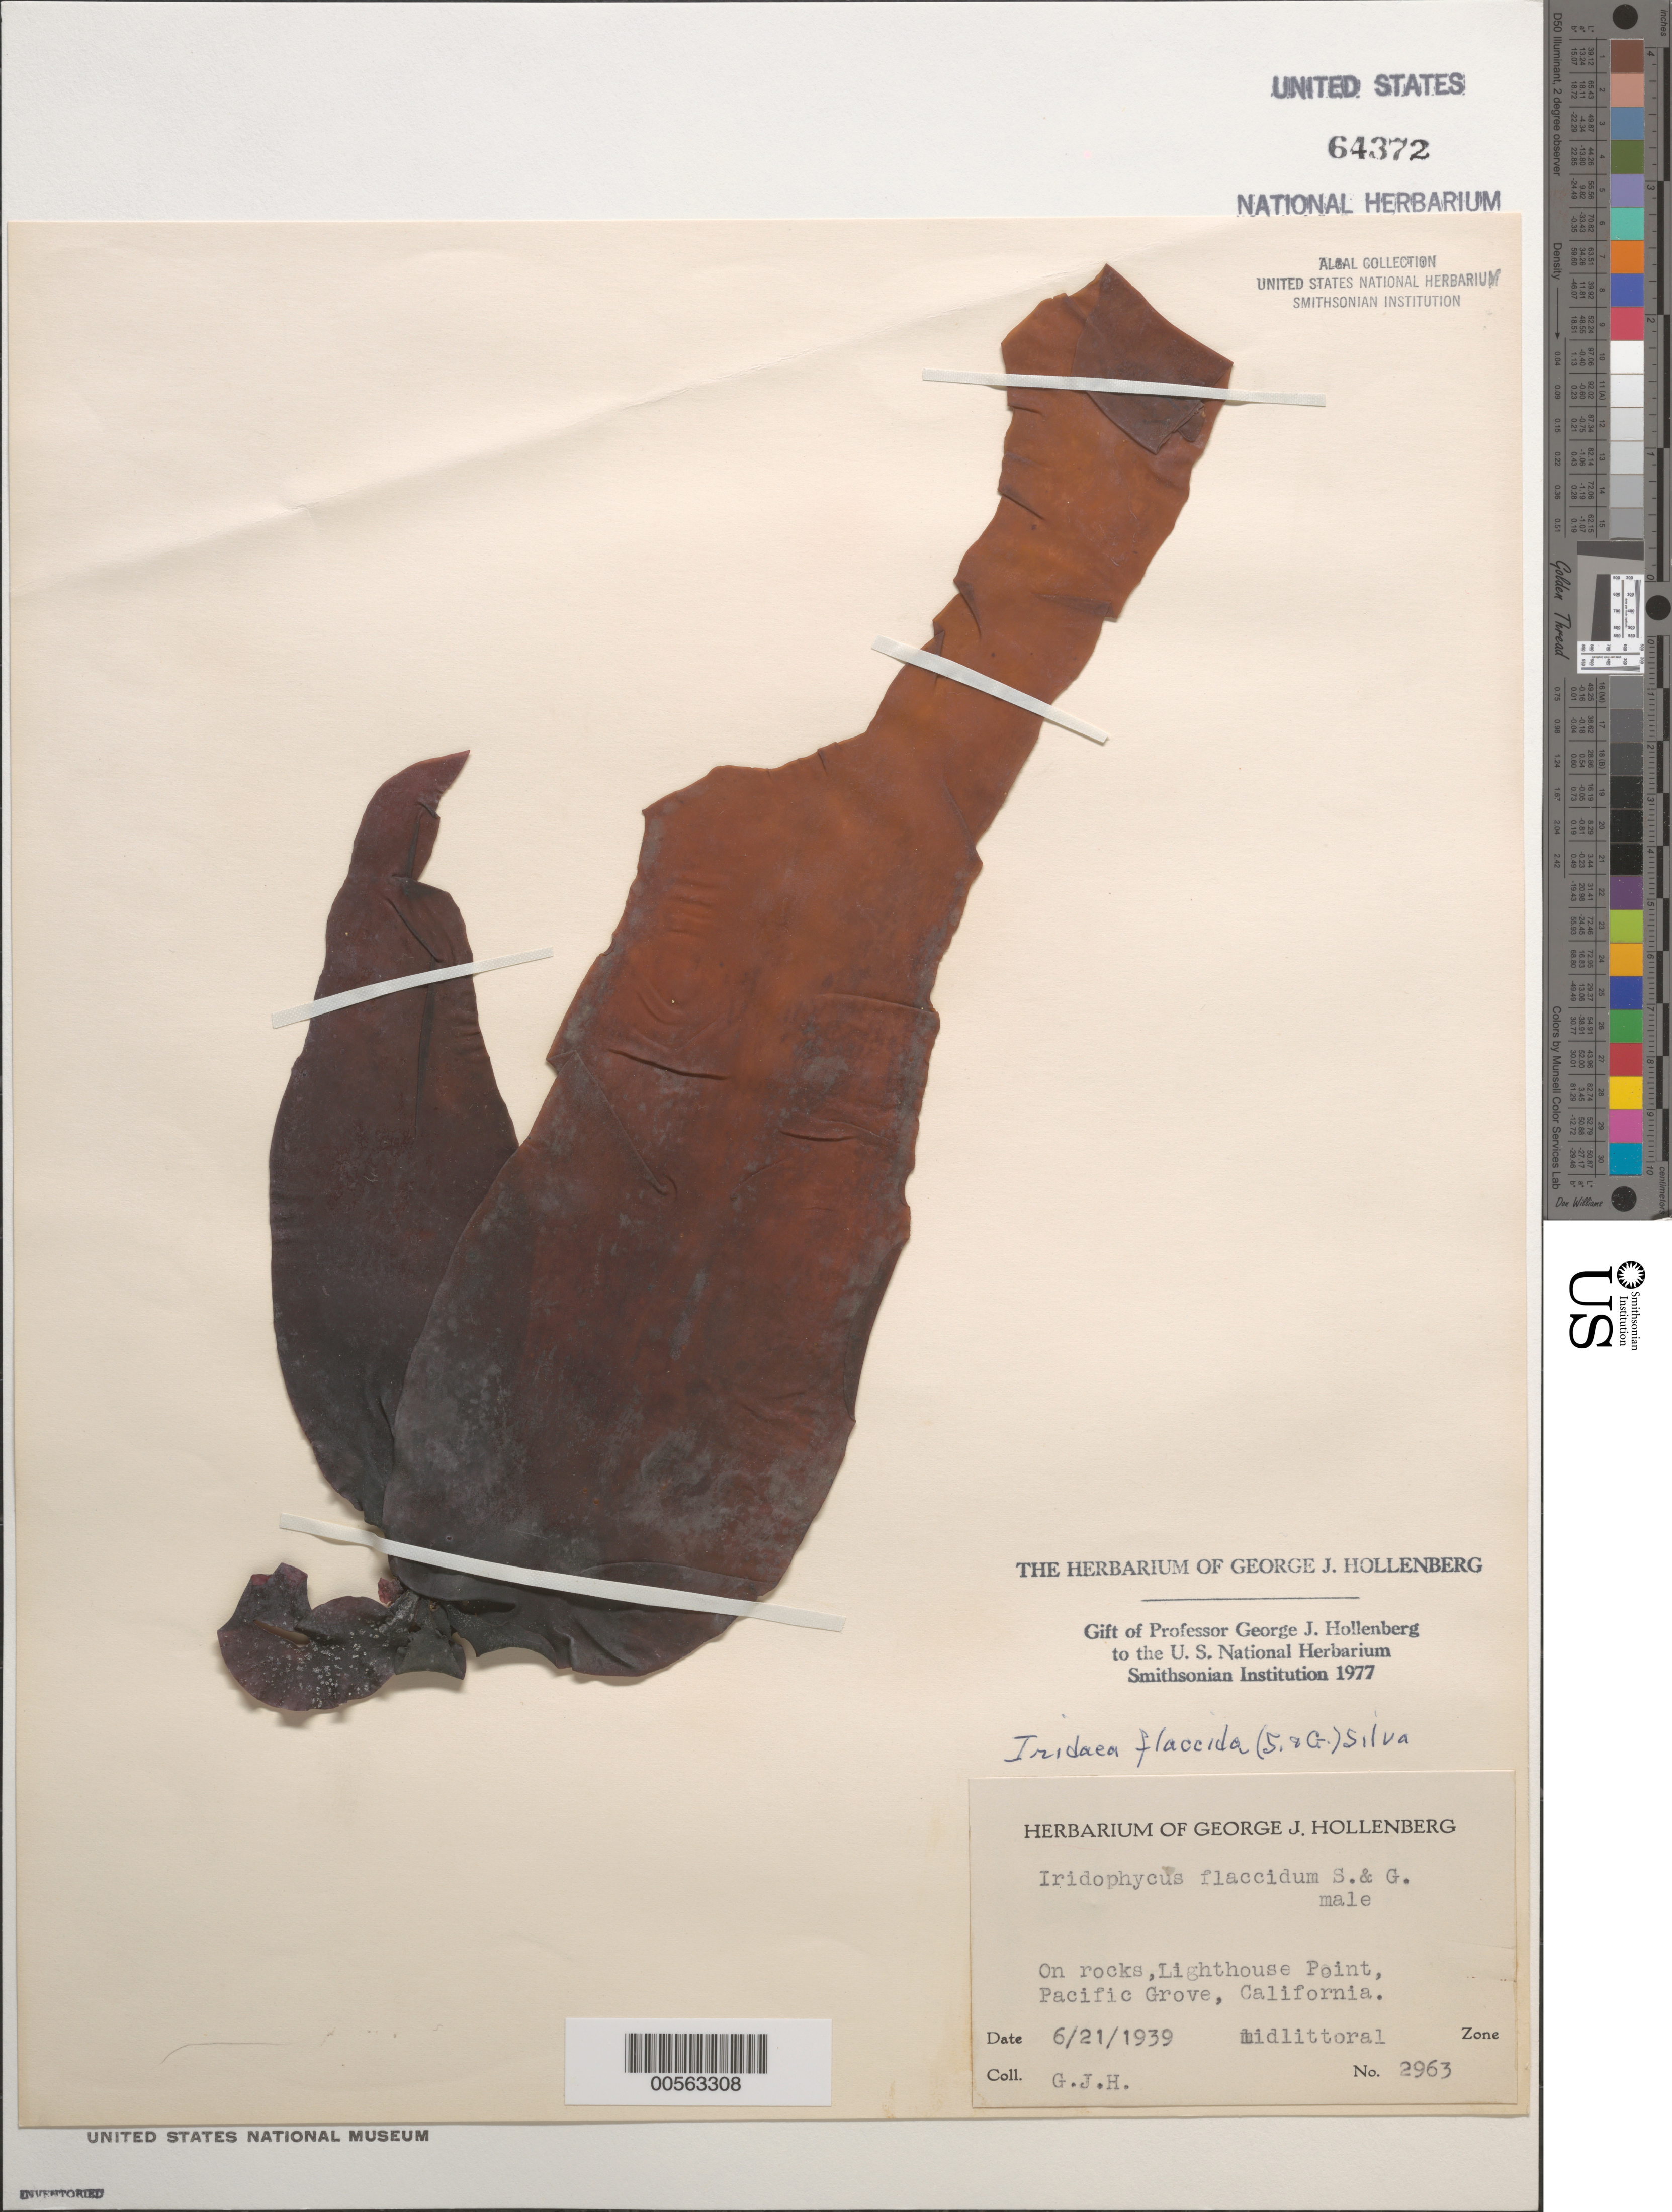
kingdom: Plantae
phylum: Rhodophyta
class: Florideophyceae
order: Gigartinales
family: Gigartinaceae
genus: Mazzaella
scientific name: Mazzaella flaccida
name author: (Setchell & N.L. Gardner) Fredericq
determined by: Algae name updating Project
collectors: G. Hollenberg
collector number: GJH 2963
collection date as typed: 21 Jun 1939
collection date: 1939-06-21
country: United States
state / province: California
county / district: Monterey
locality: Lighthouse Point, Pacific Grove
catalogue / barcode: US 64372